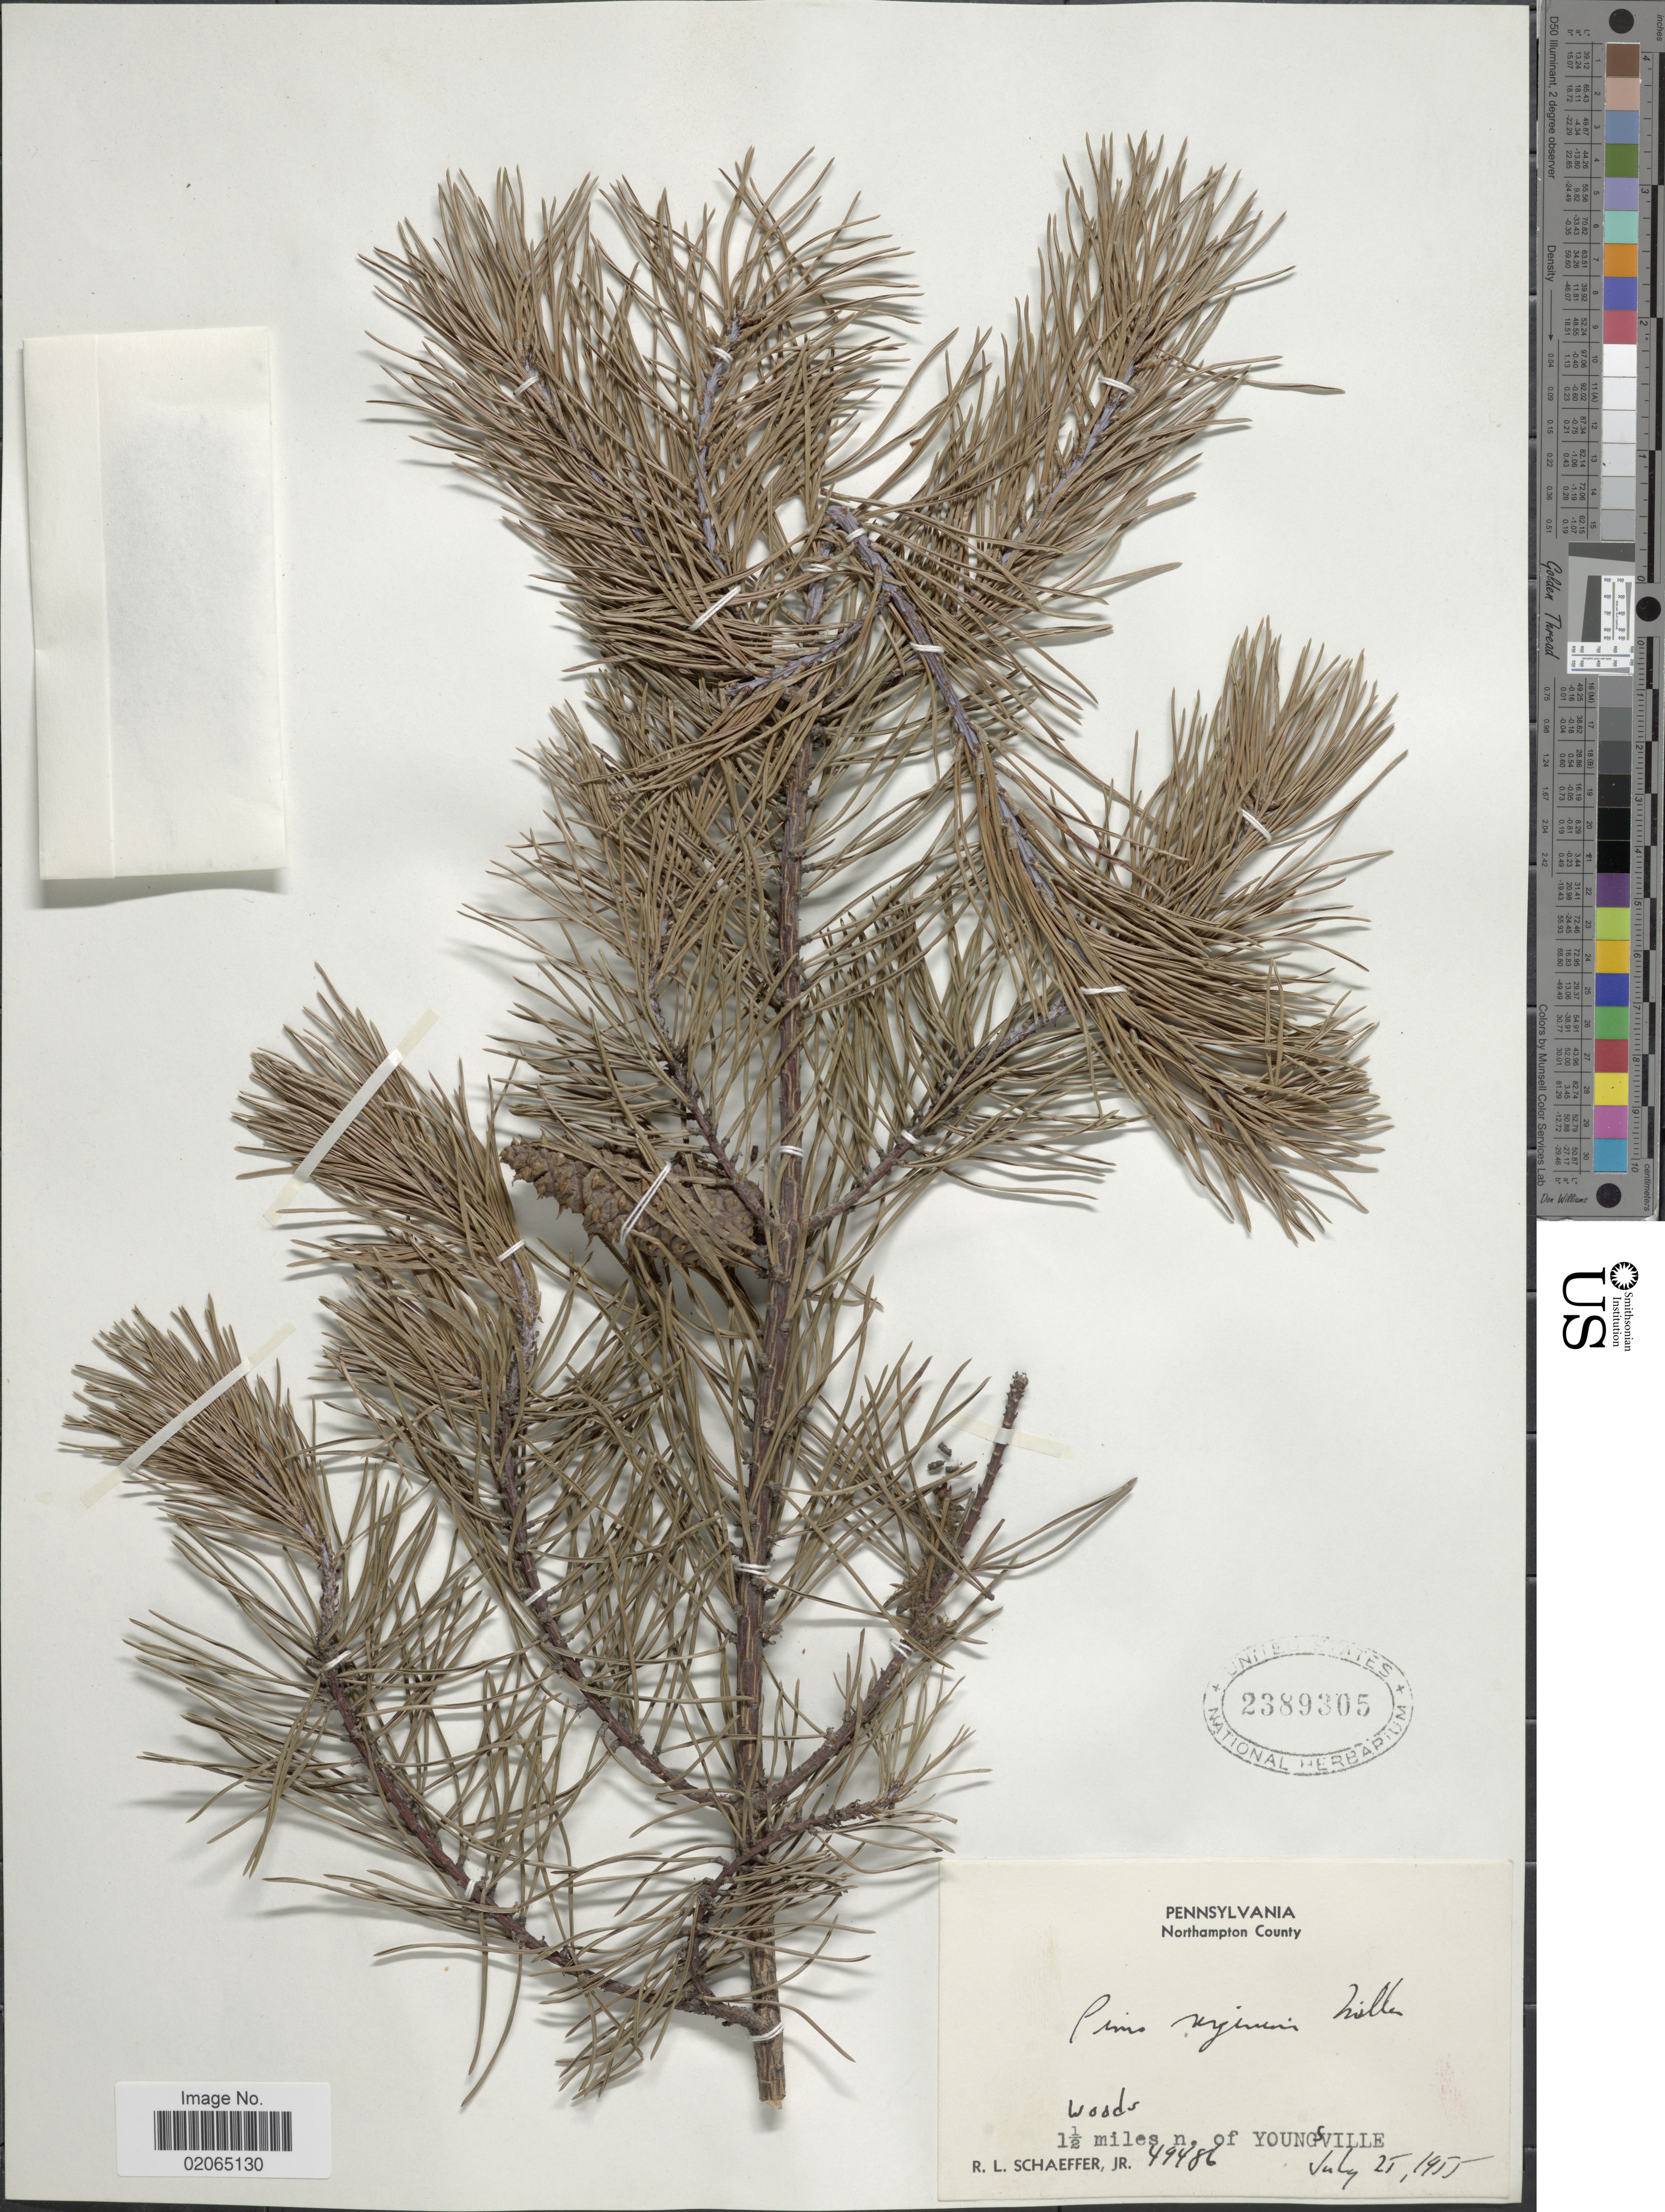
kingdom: Plantae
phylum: Tracheophyta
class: Pinopsida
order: Pinales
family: Pinaceae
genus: Pinus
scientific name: Pinus virginiana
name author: Mill.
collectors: R. L. Schaeffer Jr.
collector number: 49486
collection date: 1955-07-25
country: United States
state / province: Pennsylvania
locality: Northhampton County. 1 1/2 miles n. of Youngsville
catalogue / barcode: US 2389305